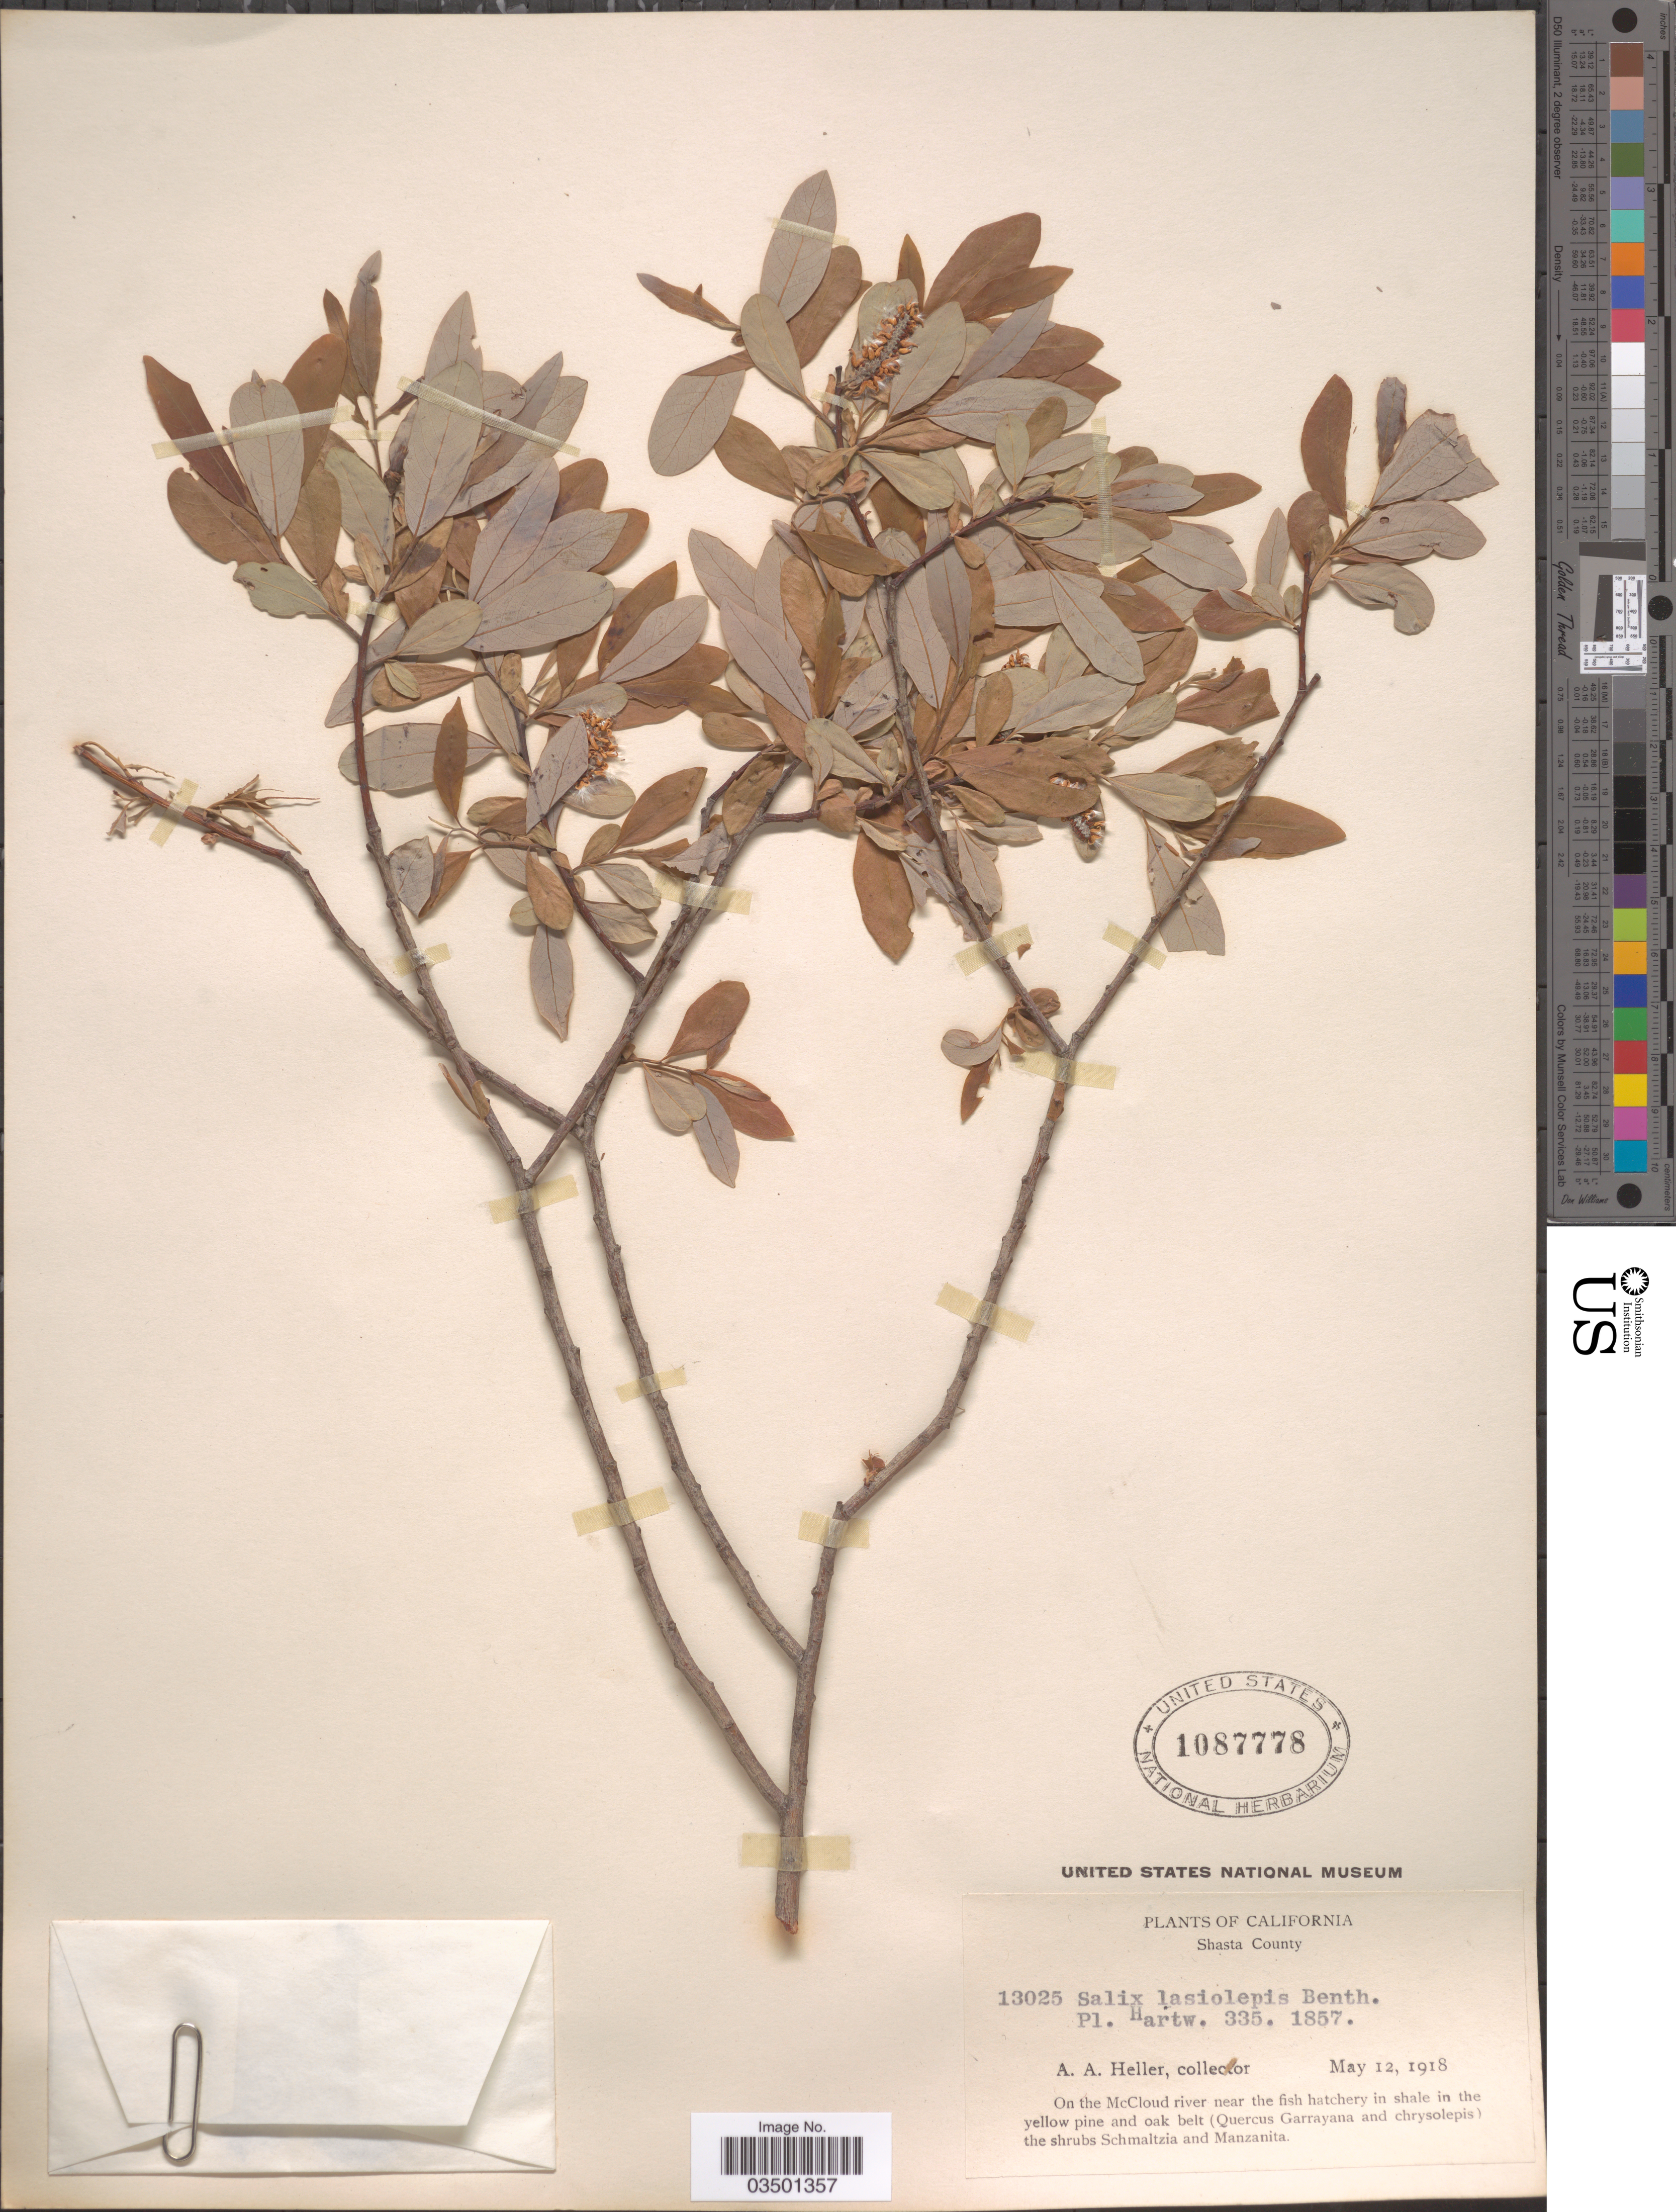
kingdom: Plantae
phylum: Tracheophyta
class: Magnoliopsida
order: Malpighiales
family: Salicaceae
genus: Salix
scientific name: Salix lasiolepis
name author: Benth.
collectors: A. A. Heller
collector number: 13025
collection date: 1918-05-12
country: United States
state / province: California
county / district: Shasta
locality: Shasta County. On the McCloud river near the fish hatchery in shale in the yellow pine and oak belt.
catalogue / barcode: US 1087778